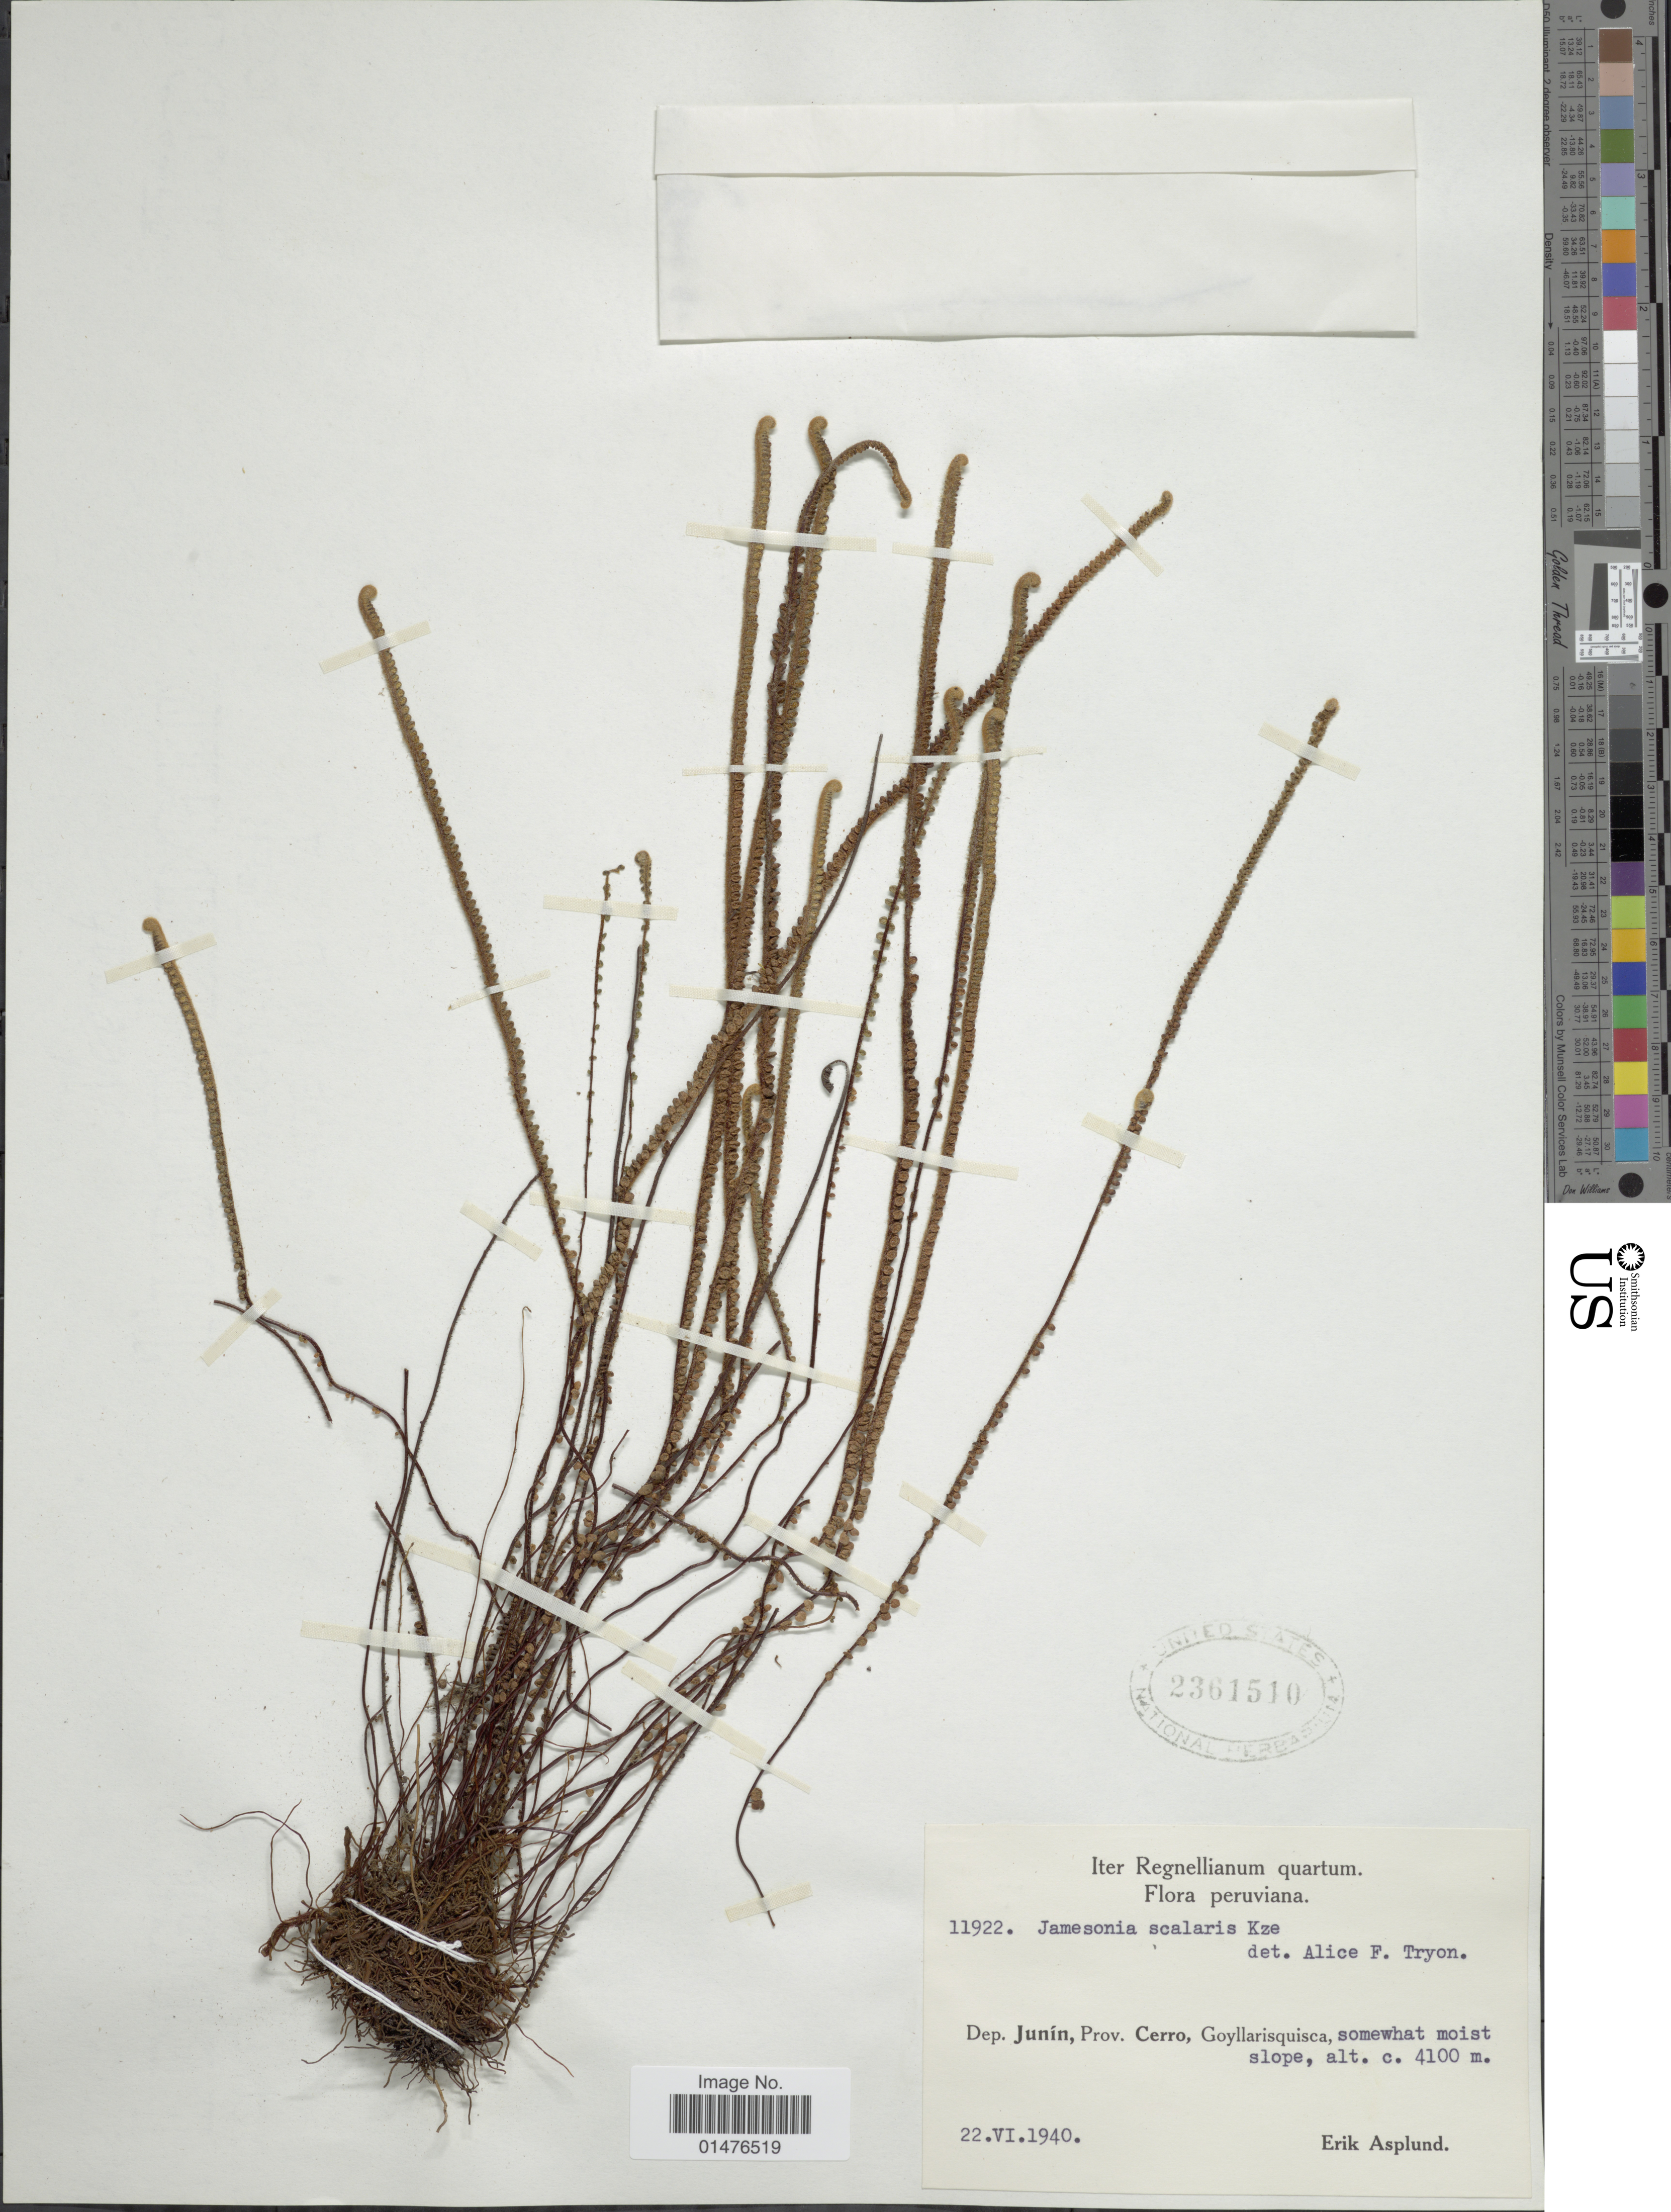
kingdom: Plantae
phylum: Tracheophyta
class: Polypodiopsida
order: Polypodiales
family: Pteridaceae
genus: Jamesonia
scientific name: Jamesonia scalaris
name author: Kunze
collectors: E. Asplund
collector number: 11922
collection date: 1940-06-22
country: Peru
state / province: Junín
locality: Prov. Cerro, Goyllarisquisca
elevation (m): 4100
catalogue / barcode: US 2361510